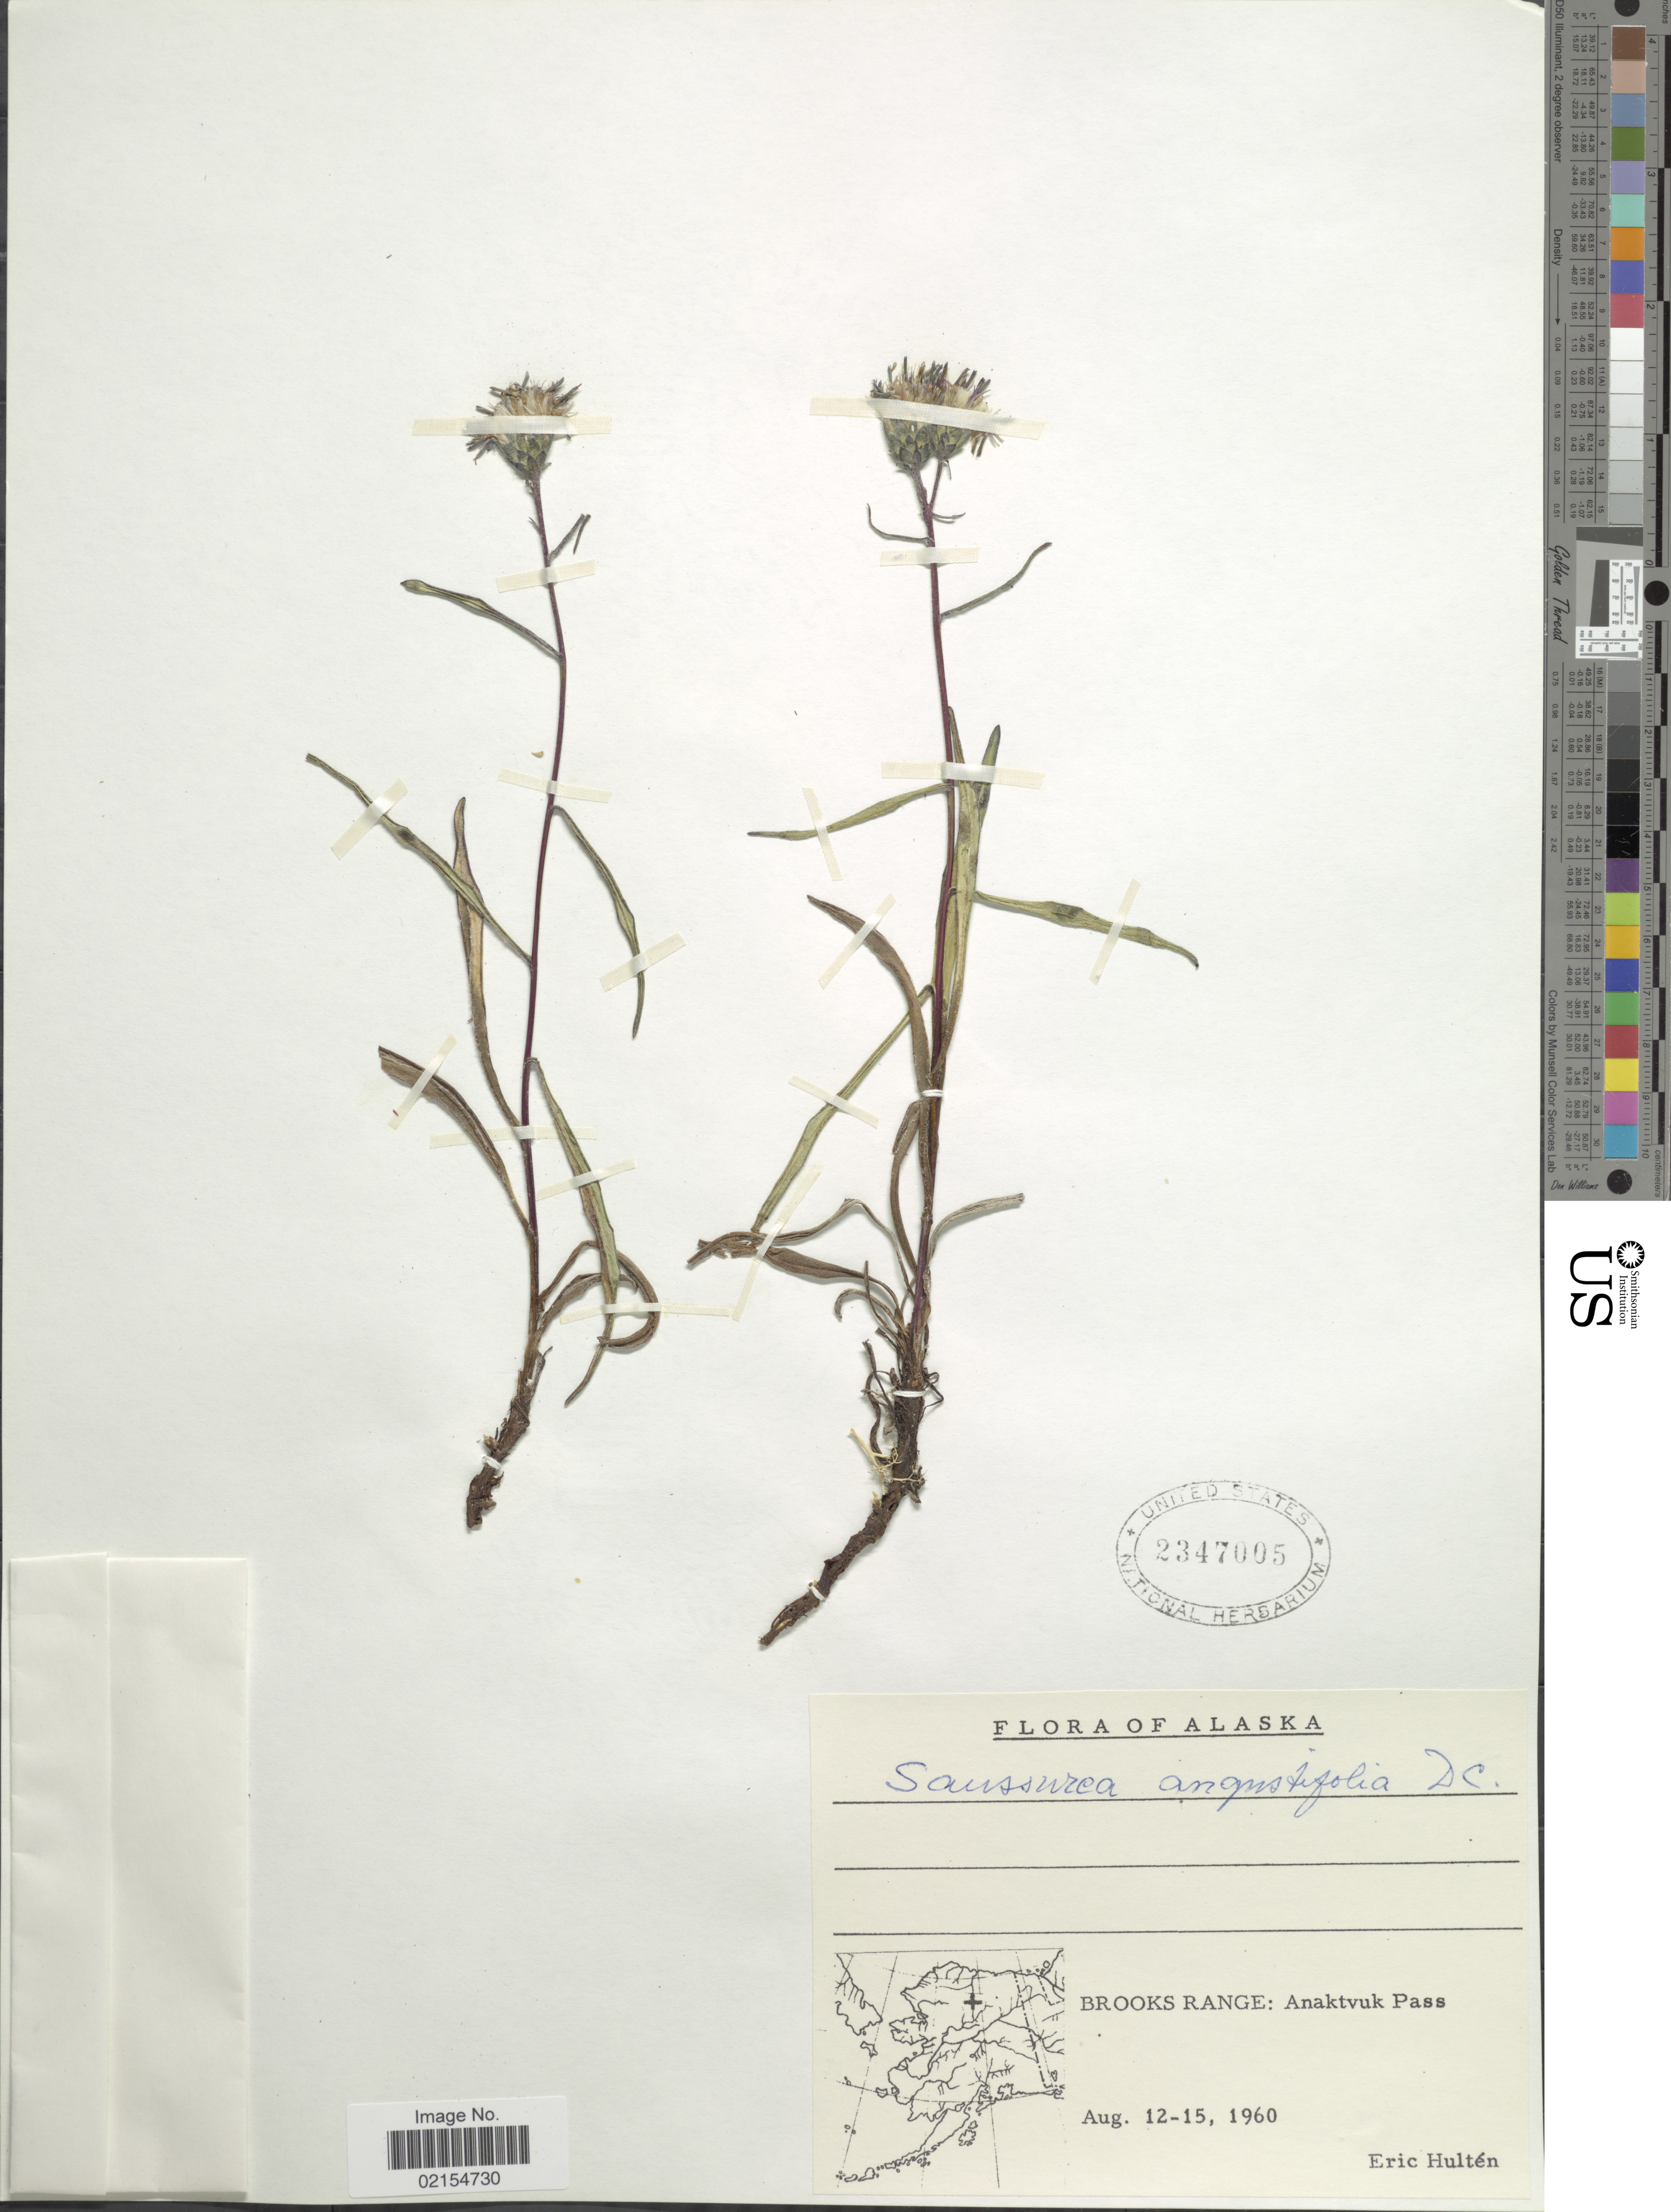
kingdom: Plantae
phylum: Tracheophyta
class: Magnoliopsida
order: Asterales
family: Asteraceae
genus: Saussurea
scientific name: Saussurea angustifolia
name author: (L.) DC.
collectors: E. G. Hultén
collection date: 1960-08-12/1960-08-15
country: United States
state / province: Alaska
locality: Brooks Range, Anaktvuk Pass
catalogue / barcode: US 2347005